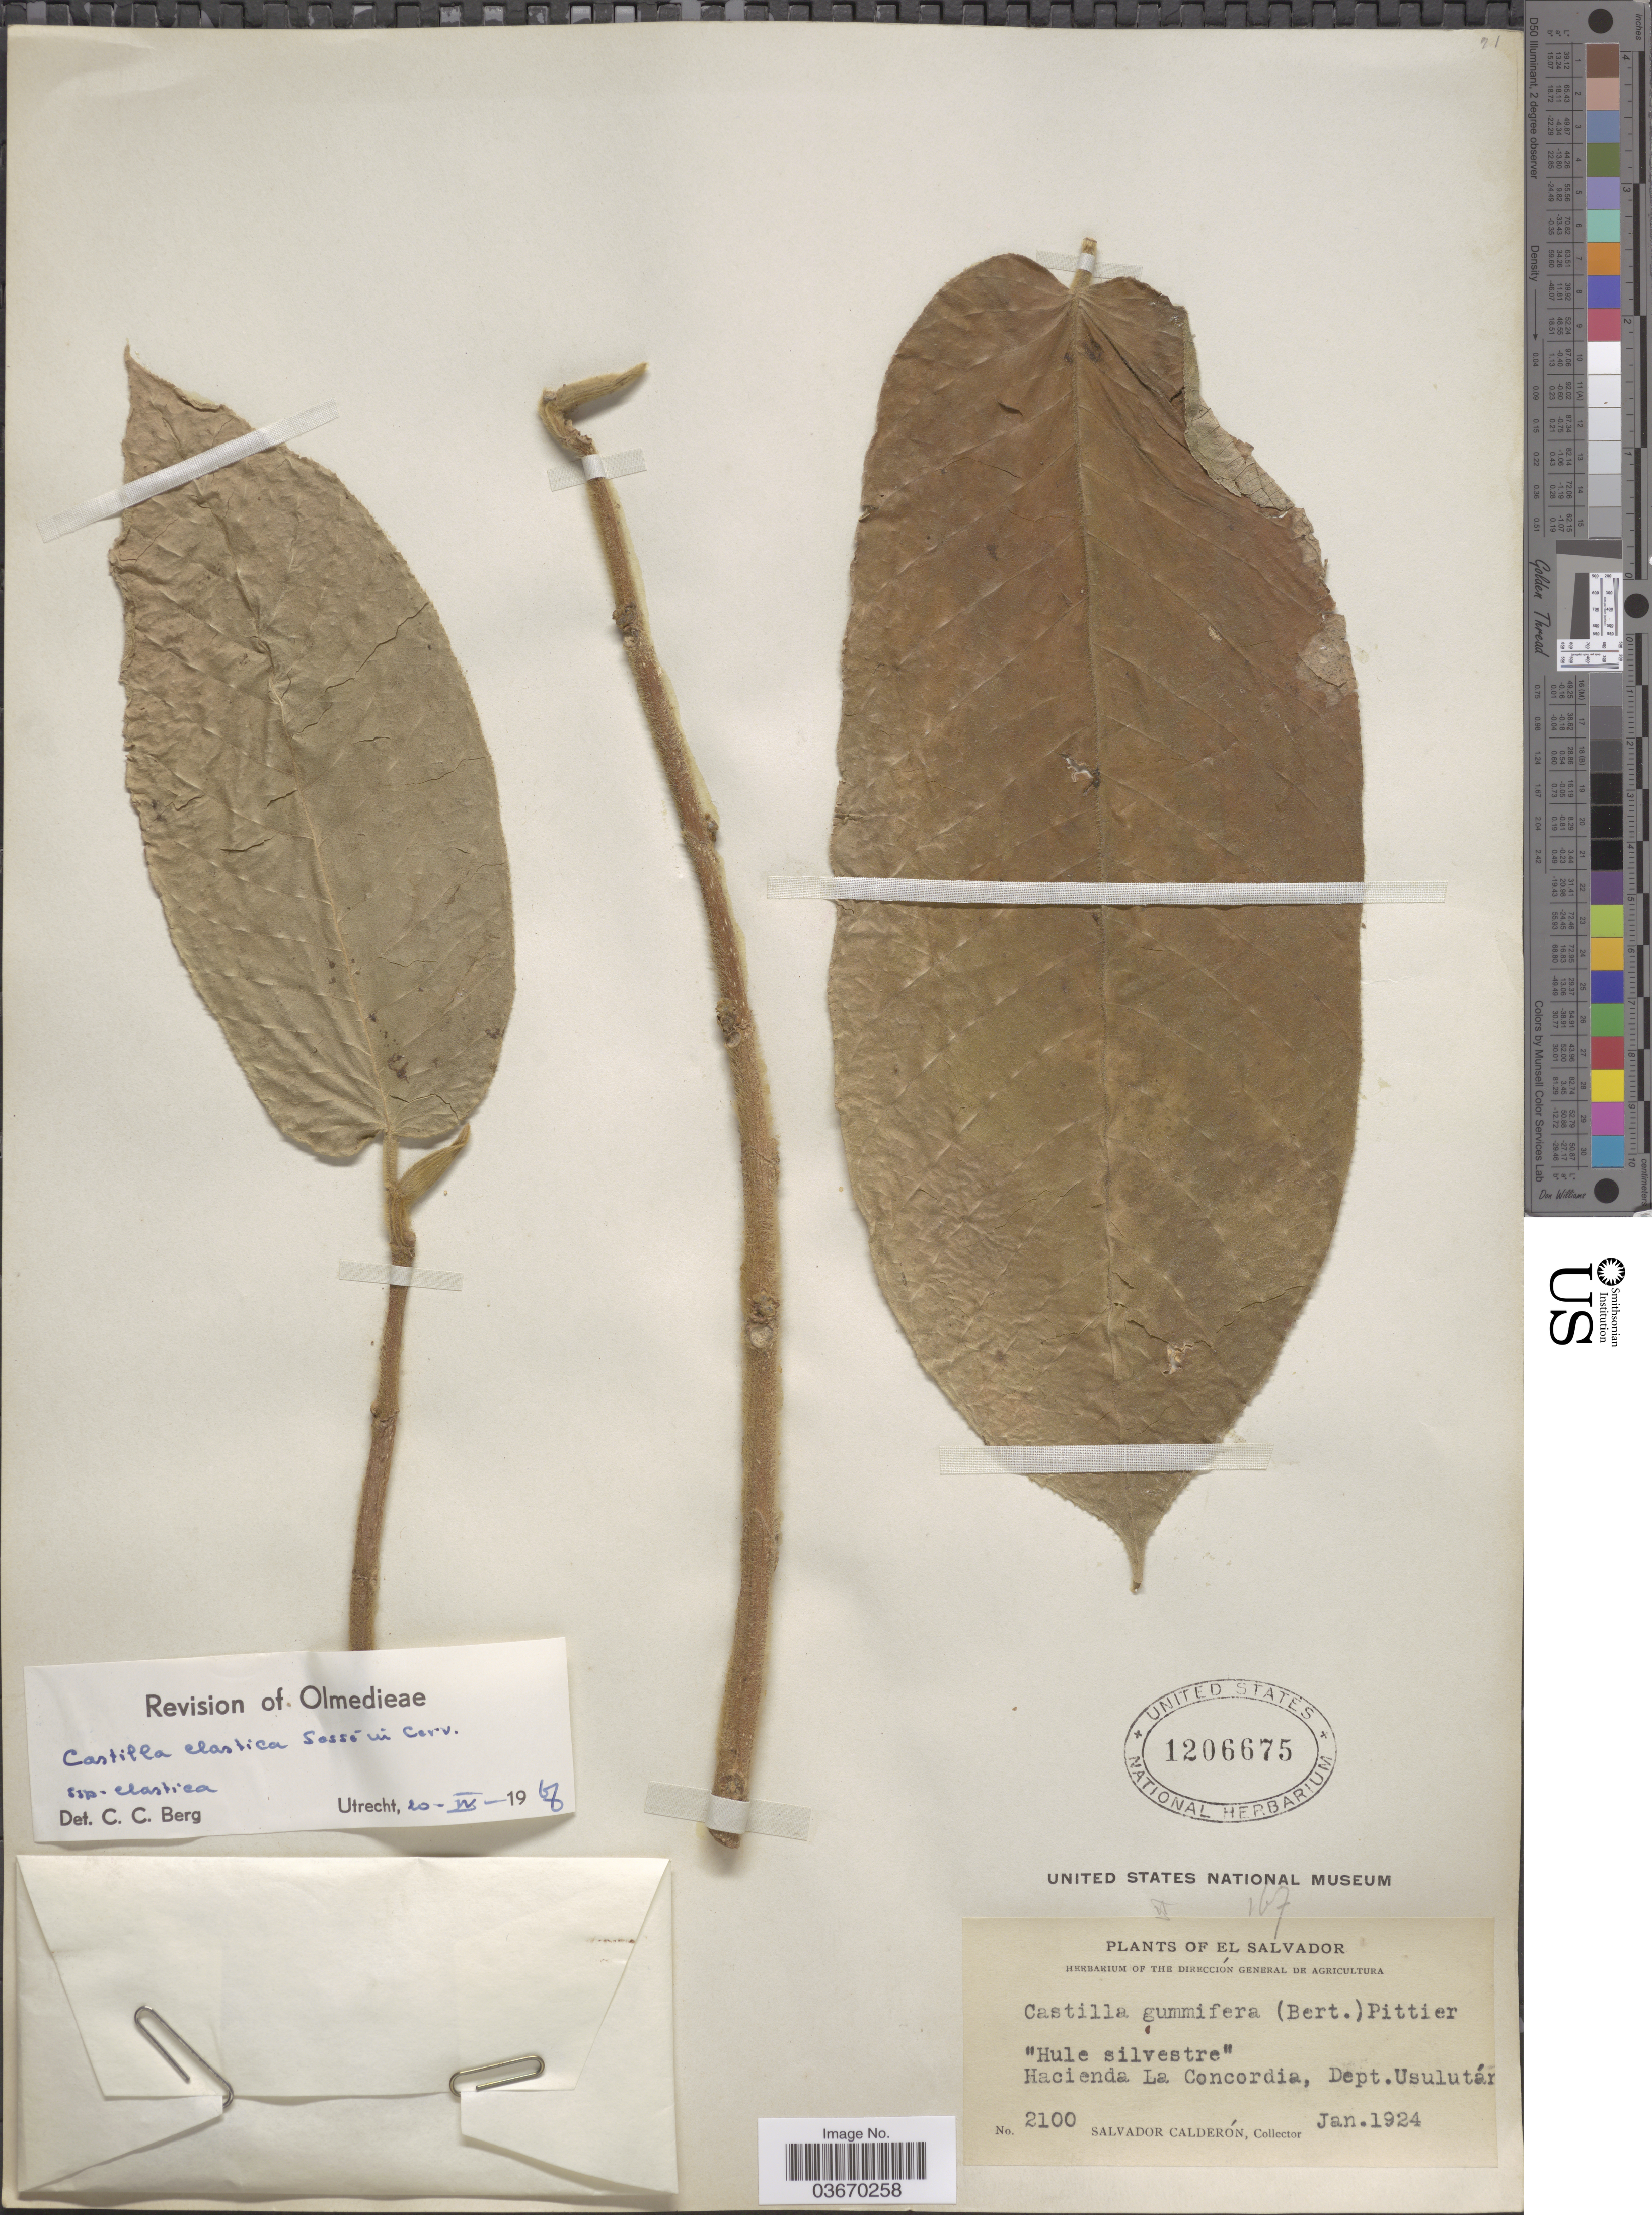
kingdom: Plantae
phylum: Tracheophyta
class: Magnoliopsida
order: Rosales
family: Moraceae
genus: Castilla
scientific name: Castilla elastica subsp. elastica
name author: Sessé ex Cerv.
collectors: S. Calderón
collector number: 2100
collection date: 1924-01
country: El Salvador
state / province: Usulutan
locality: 'Hule silvestre'? Hacienda La Concordia, Dept. Usulután.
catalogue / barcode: US 1206675